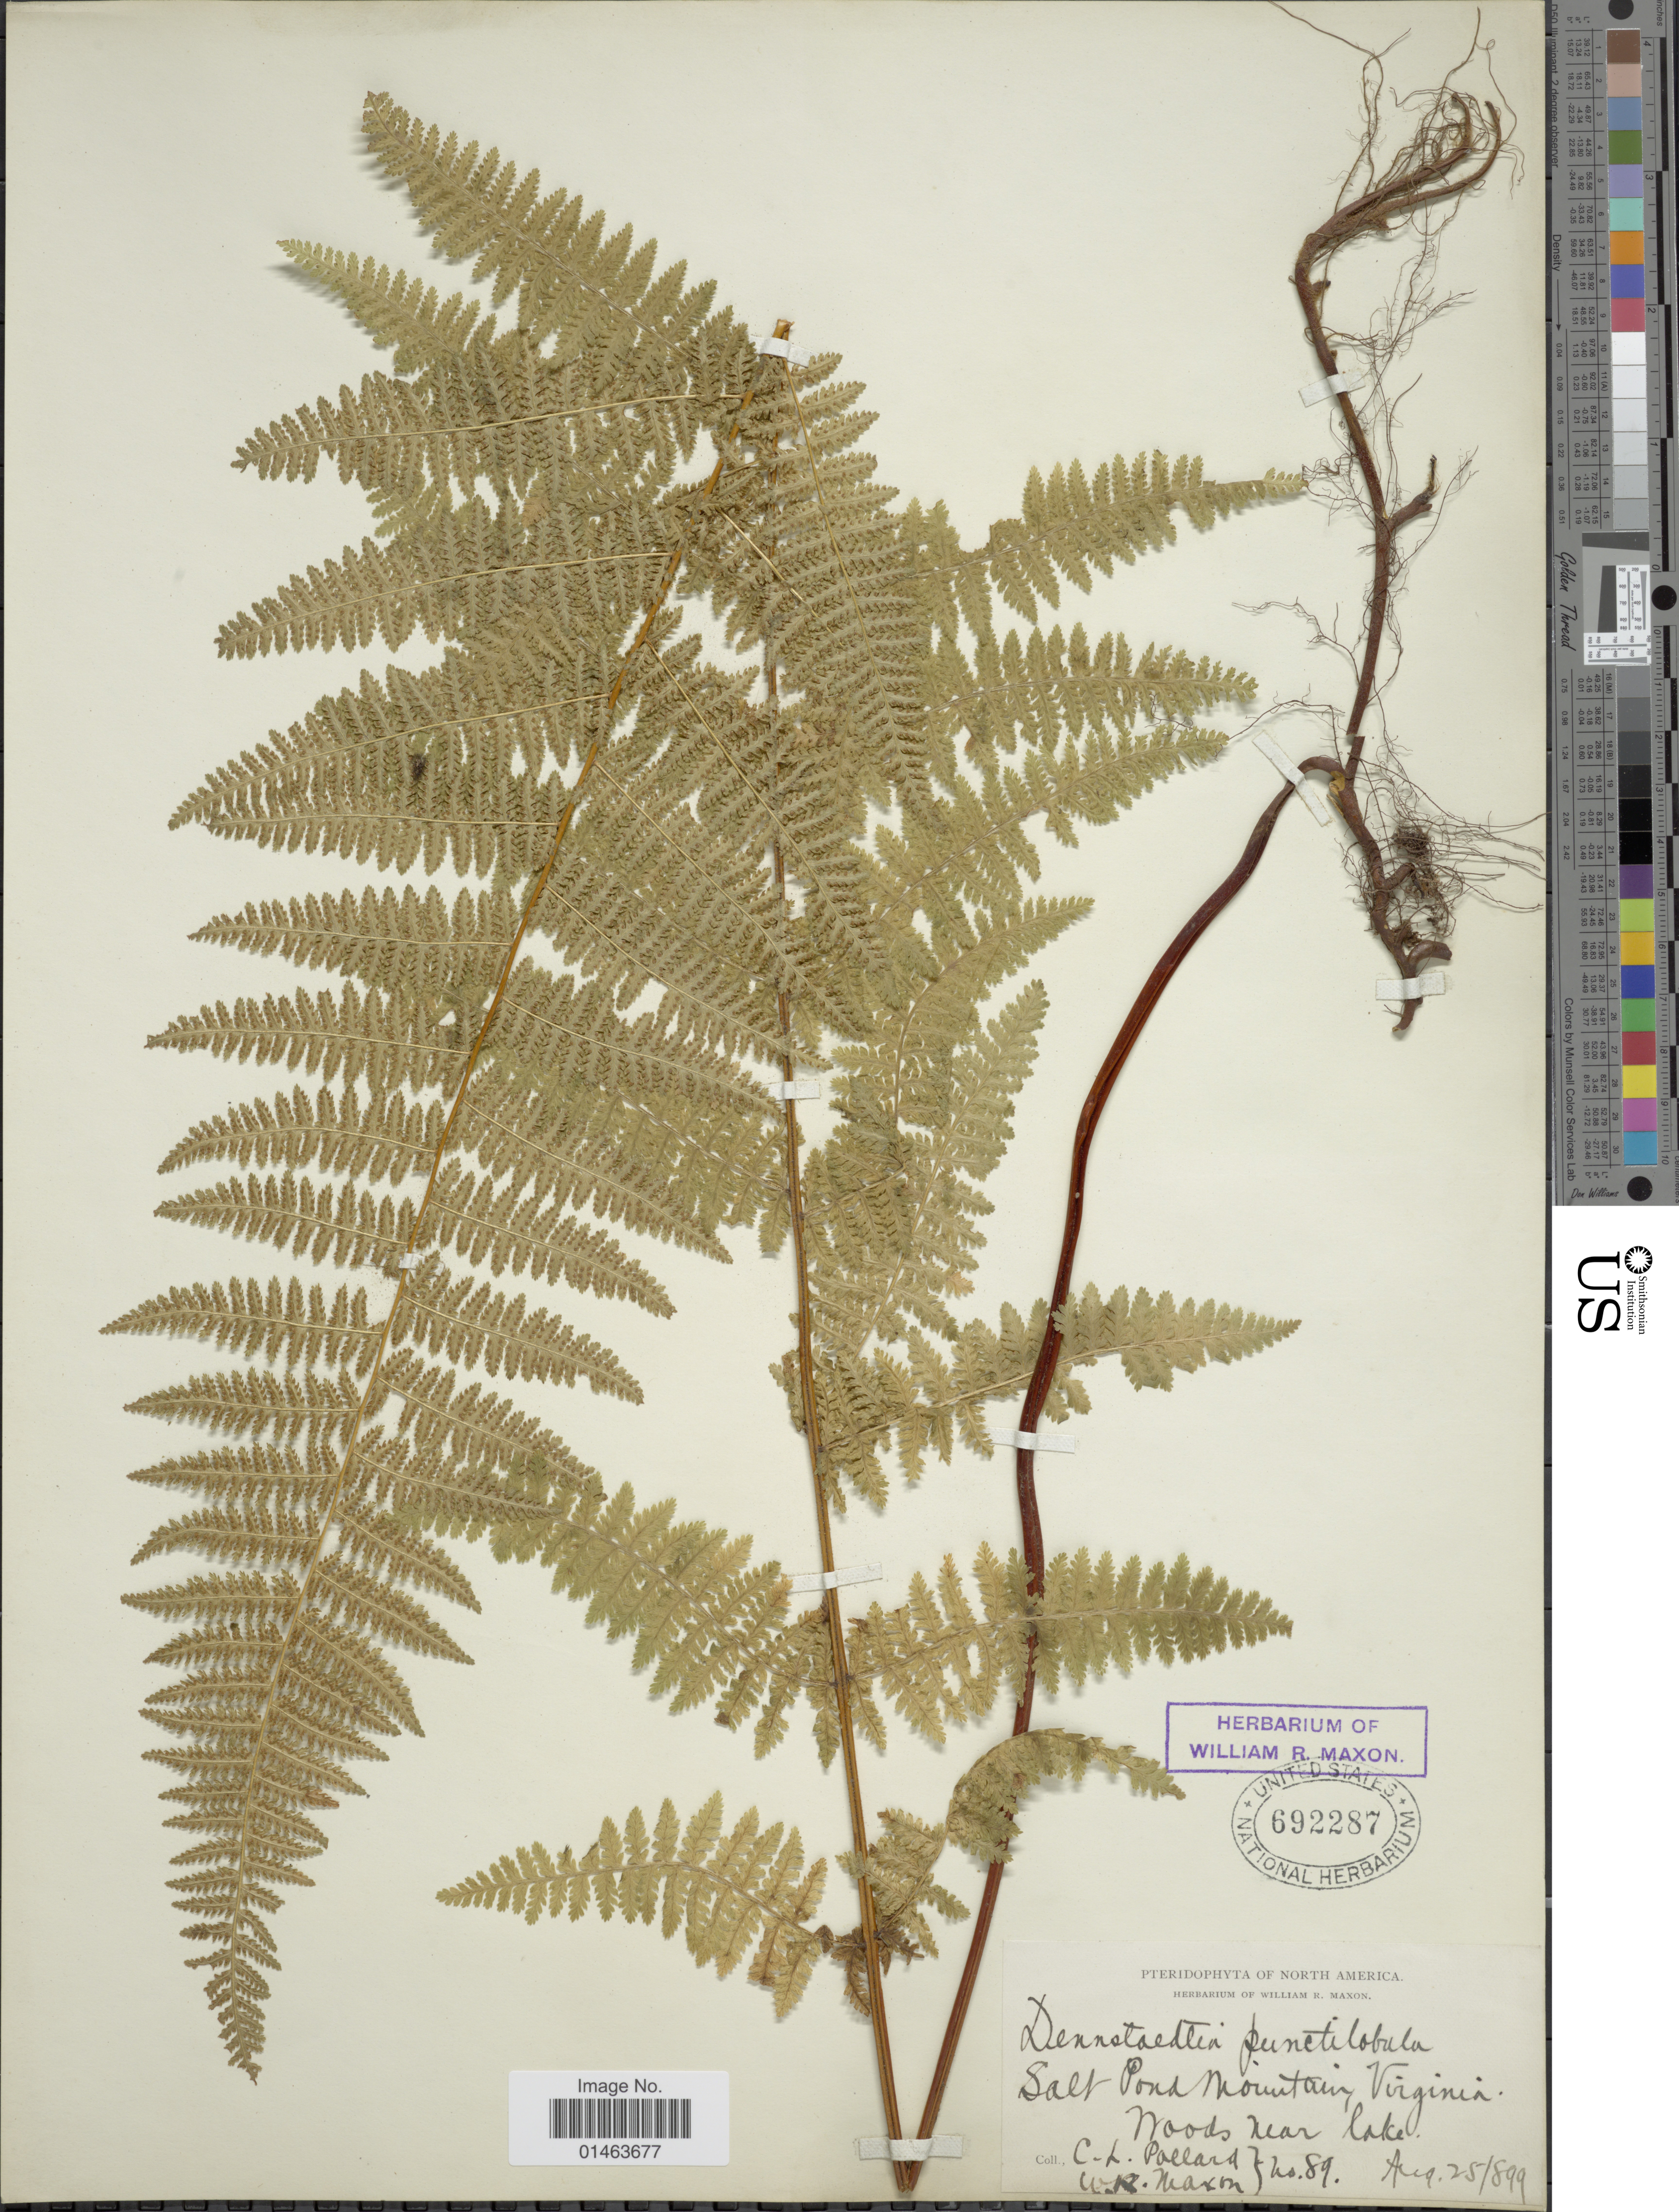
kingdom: Plantae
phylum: Tracheophyta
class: Polypodiopsida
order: Polypodiales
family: Dennstaedtiaceae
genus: Dennstaedtia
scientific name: Dennstaedtia punctilobula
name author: (Michx.) T. Moore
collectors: C. L. Pollard & W. R. Maxon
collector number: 89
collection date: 1899-08-25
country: United States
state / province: Virginia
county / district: Giles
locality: Salt Pond Mountain, Woods near lake.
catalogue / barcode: US 692287